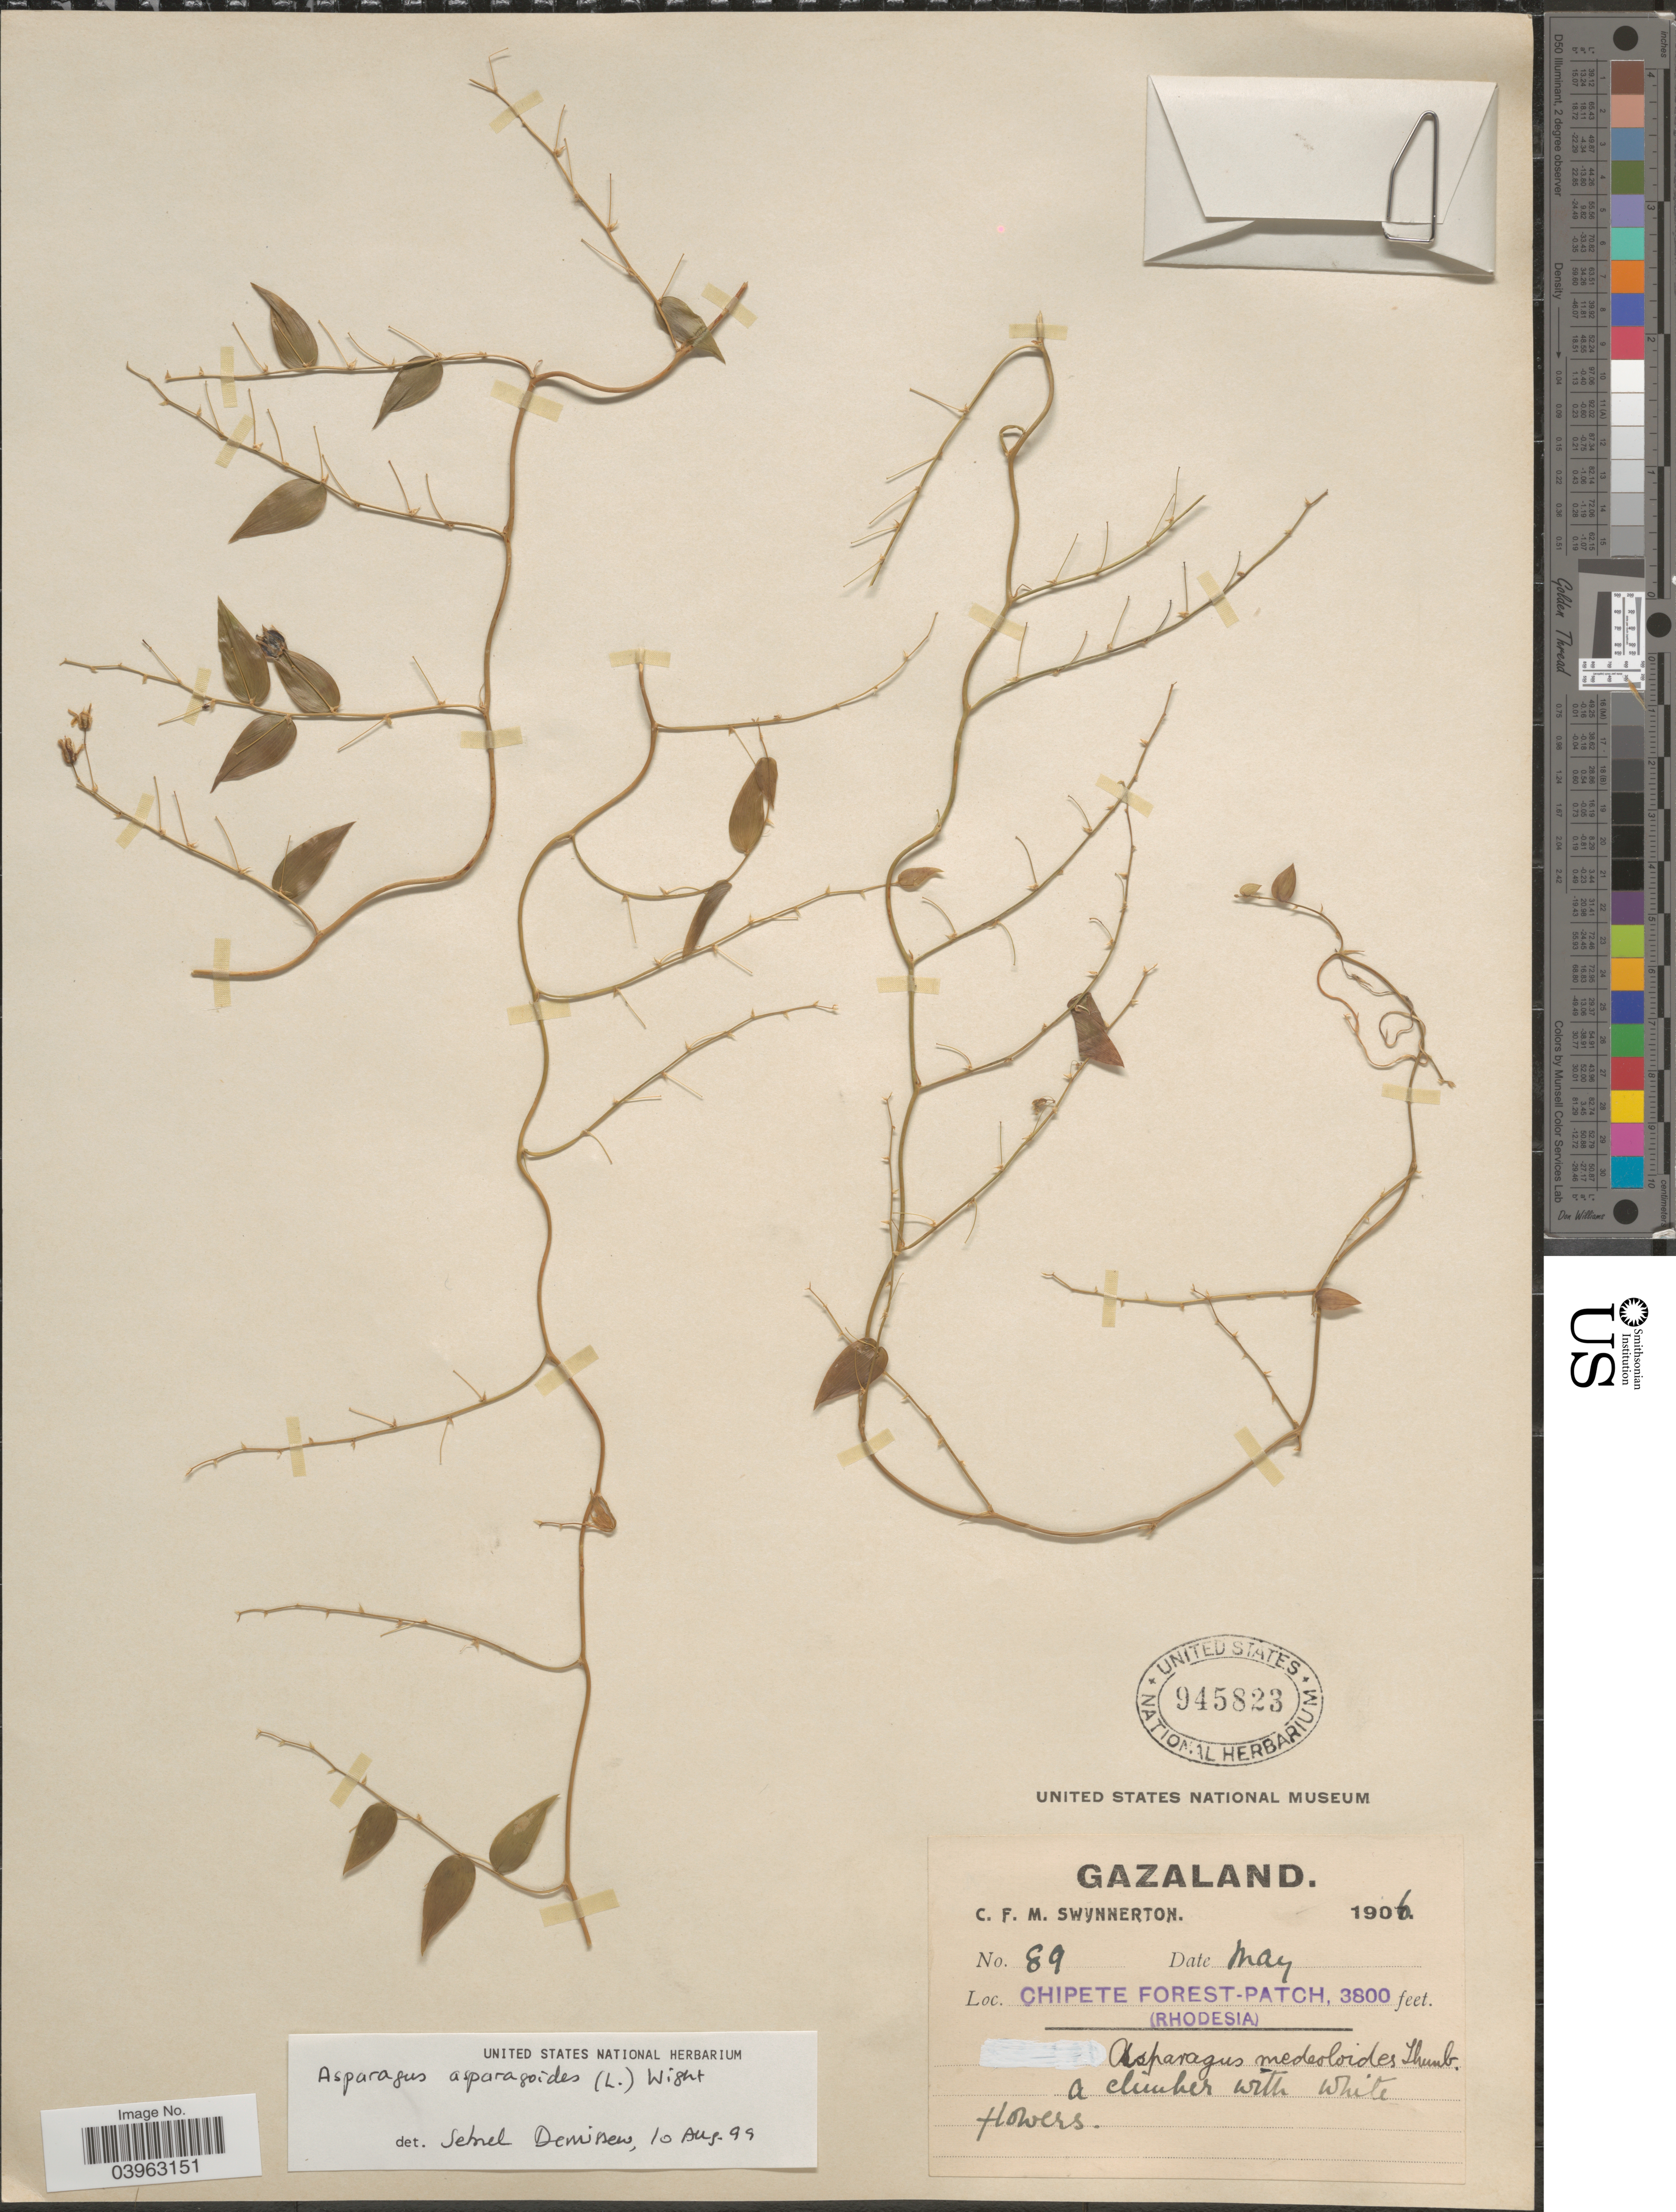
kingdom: Plantae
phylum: Tracheophyta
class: Liliopsida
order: Asparagales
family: Asparagaceae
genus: Asparagus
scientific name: Asparagus asparagoides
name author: (L.) Druce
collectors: C. Swynnerton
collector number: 89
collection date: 1906-05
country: Zimbabwe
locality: Gazaland. Chipete Forest-Patch. (Rhodesia).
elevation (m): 1158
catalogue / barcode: US 945823